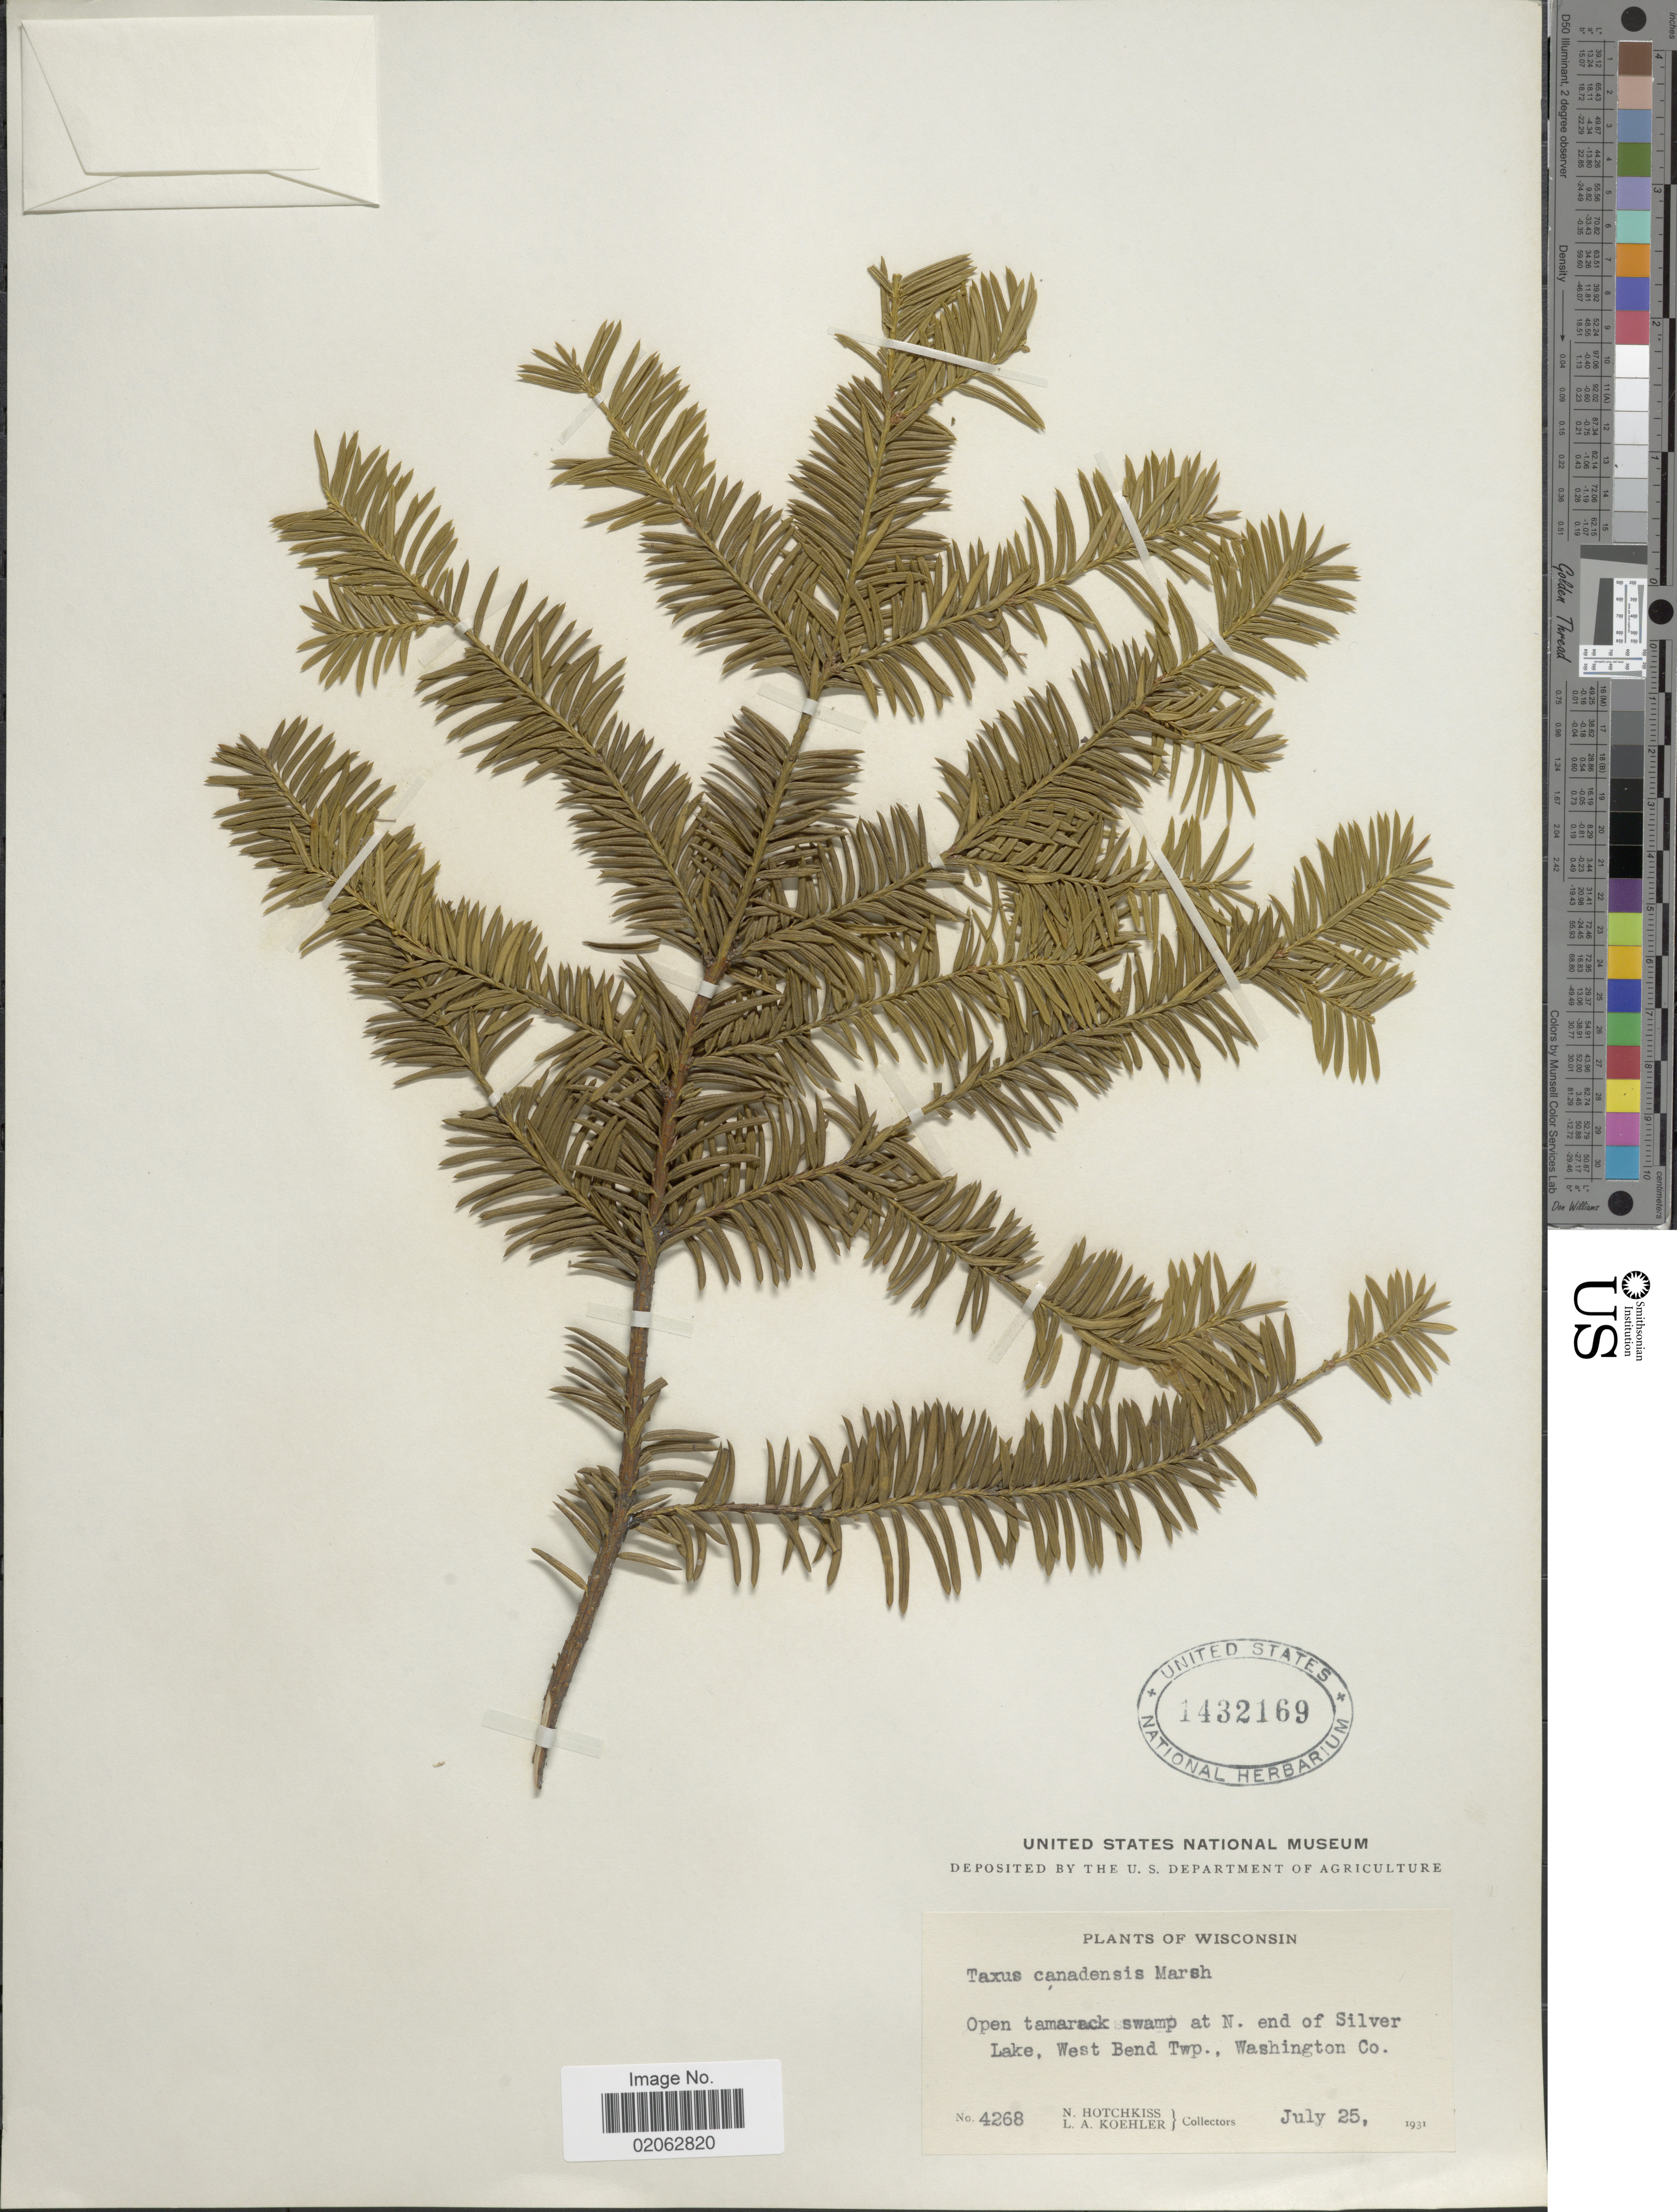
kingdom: Plantae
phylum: Tracheophyta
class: Pinopsida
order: Pinales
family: Taxaceae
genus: Taxus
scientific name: Taxus canadensis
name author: Marshall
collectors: N. Hotchkiss & L. Koehler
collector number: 4268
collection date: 1931-07-25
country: United States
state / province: Wisconsin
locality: Open tamarack swamp at N. end of Silver Lake, West Bend Twp., Washington Co.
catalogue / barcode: US 1432169